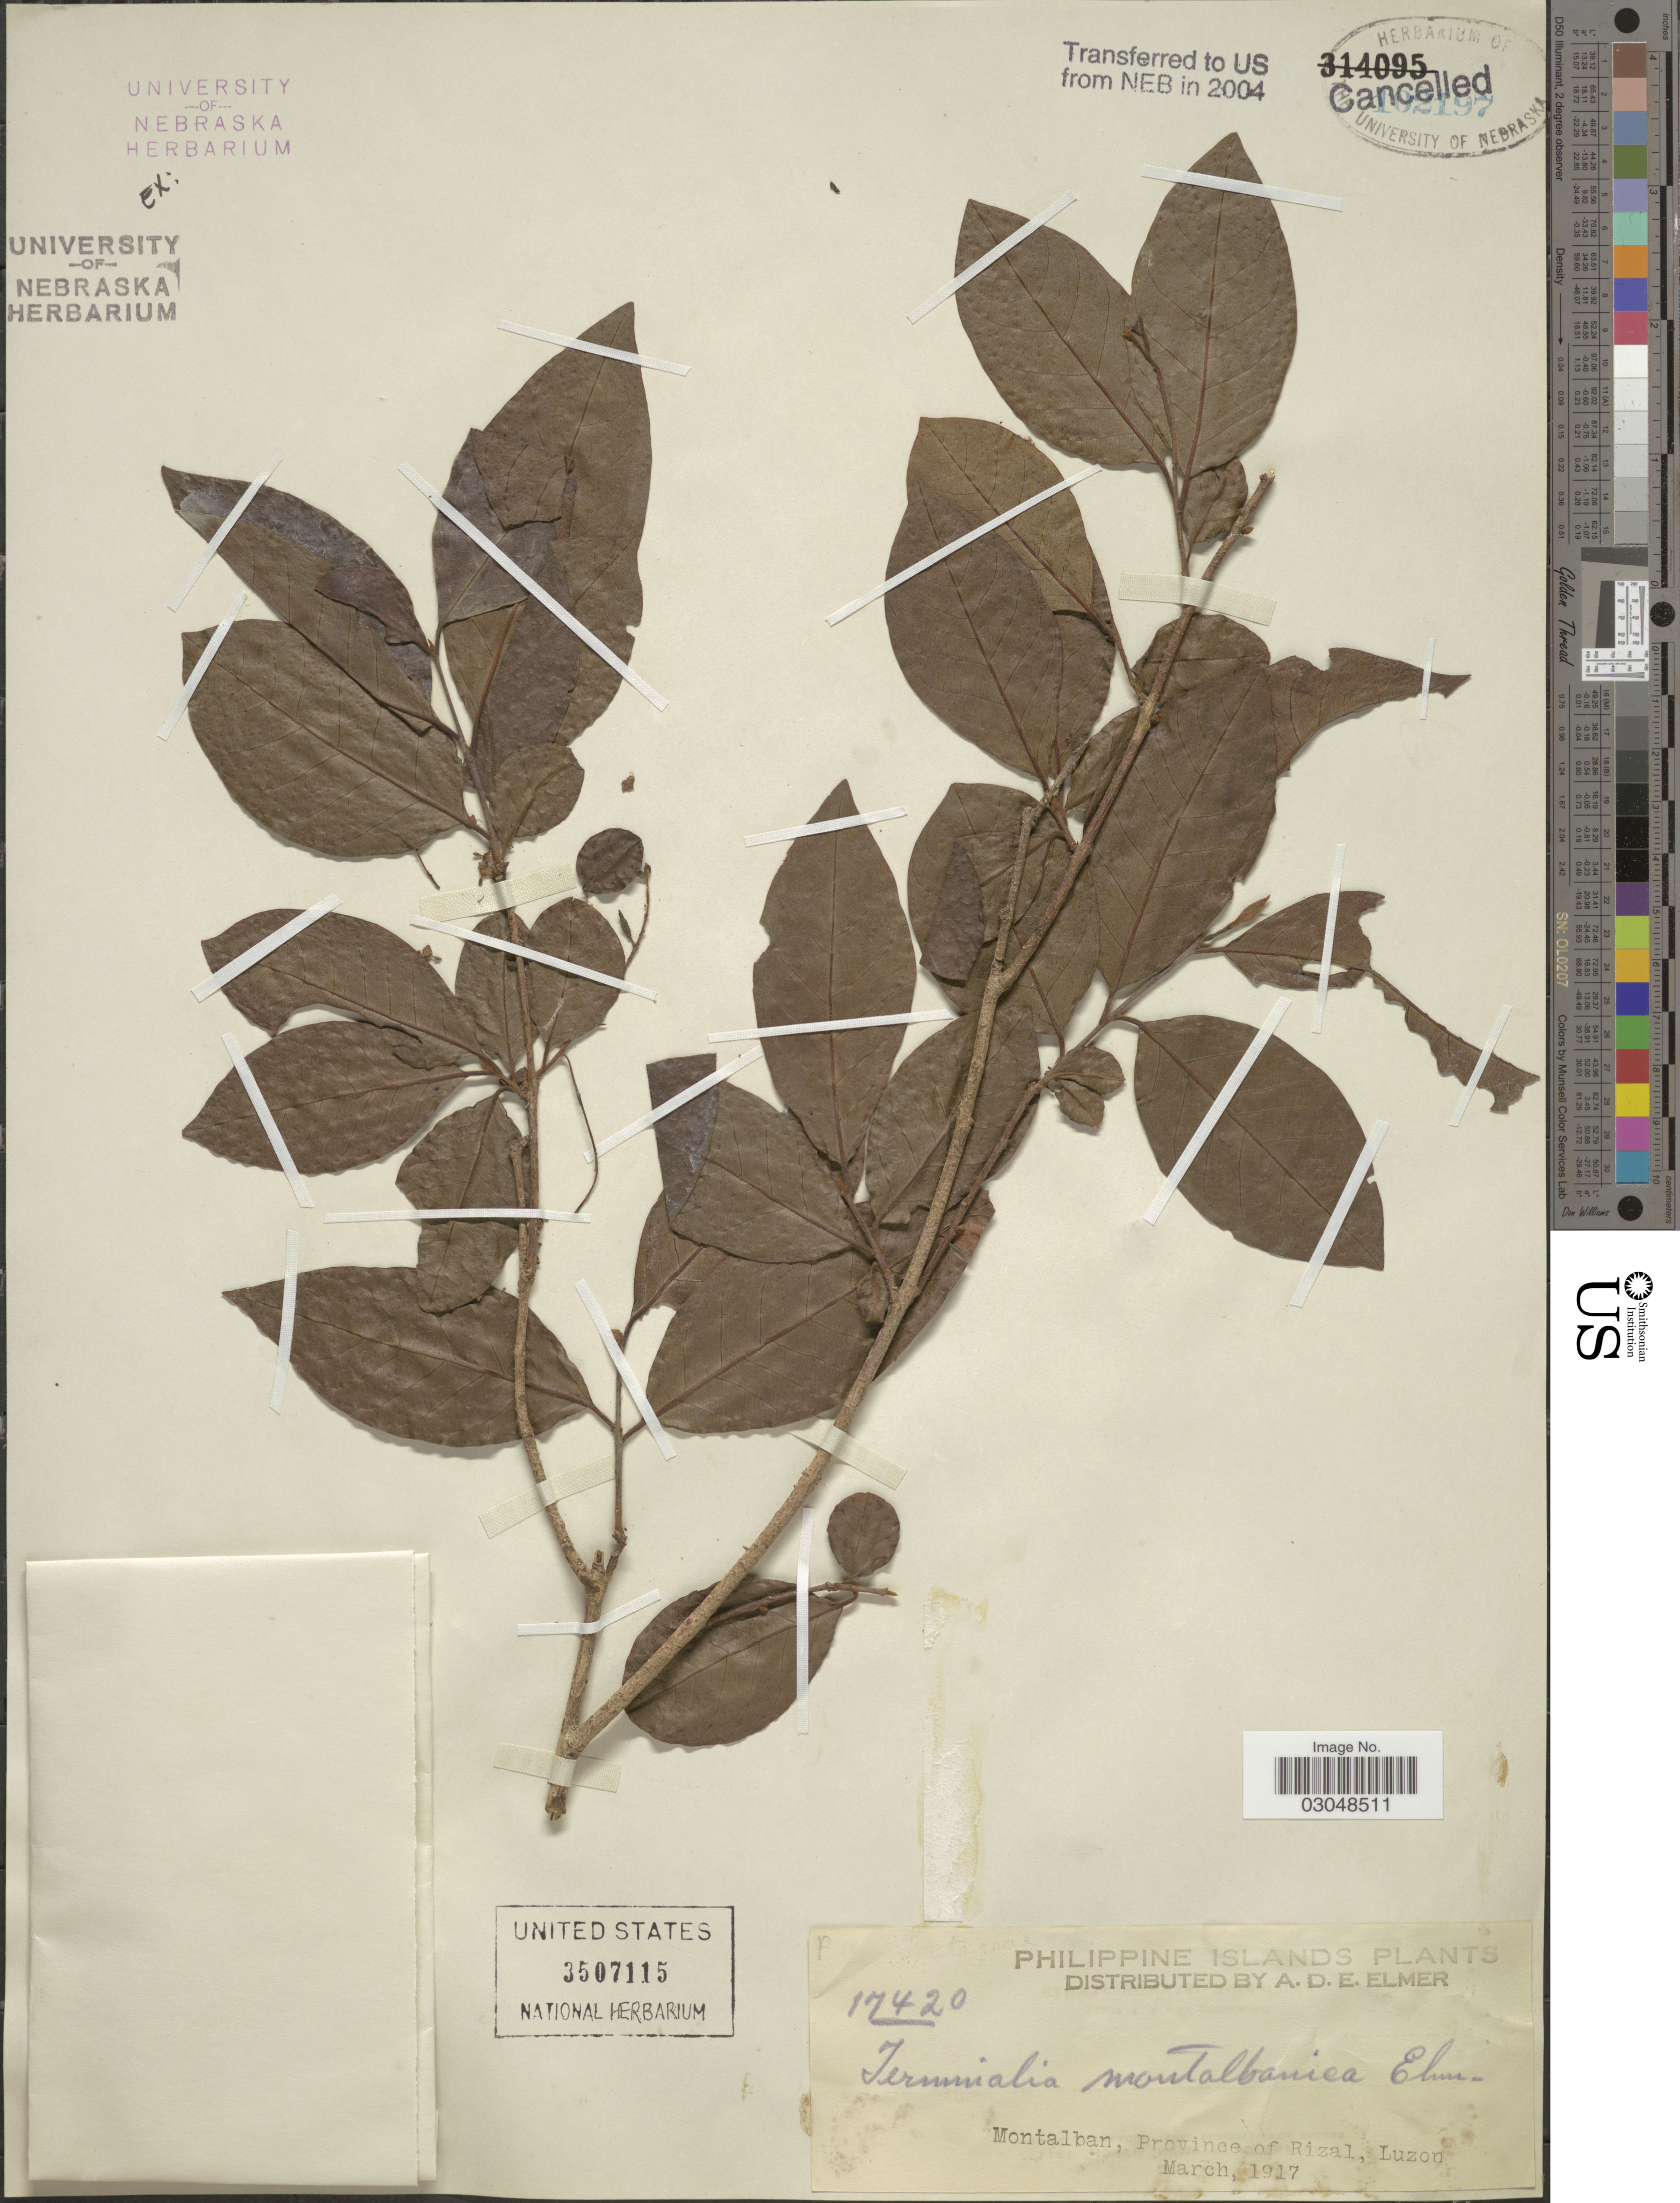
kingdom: Plantae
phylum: Tracheophyta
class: Magnoliopsida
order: Myrtales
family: Combretaceae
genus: Terminalia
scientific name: Terminalia montalbanica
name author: Elmer ex Merr.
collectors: A. D. E. Elmer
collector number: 17420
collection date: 1917-03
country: Philippines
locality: Philippine Islands, Montalban, Province of Rizal, Luzon.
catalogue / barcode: US 3507115